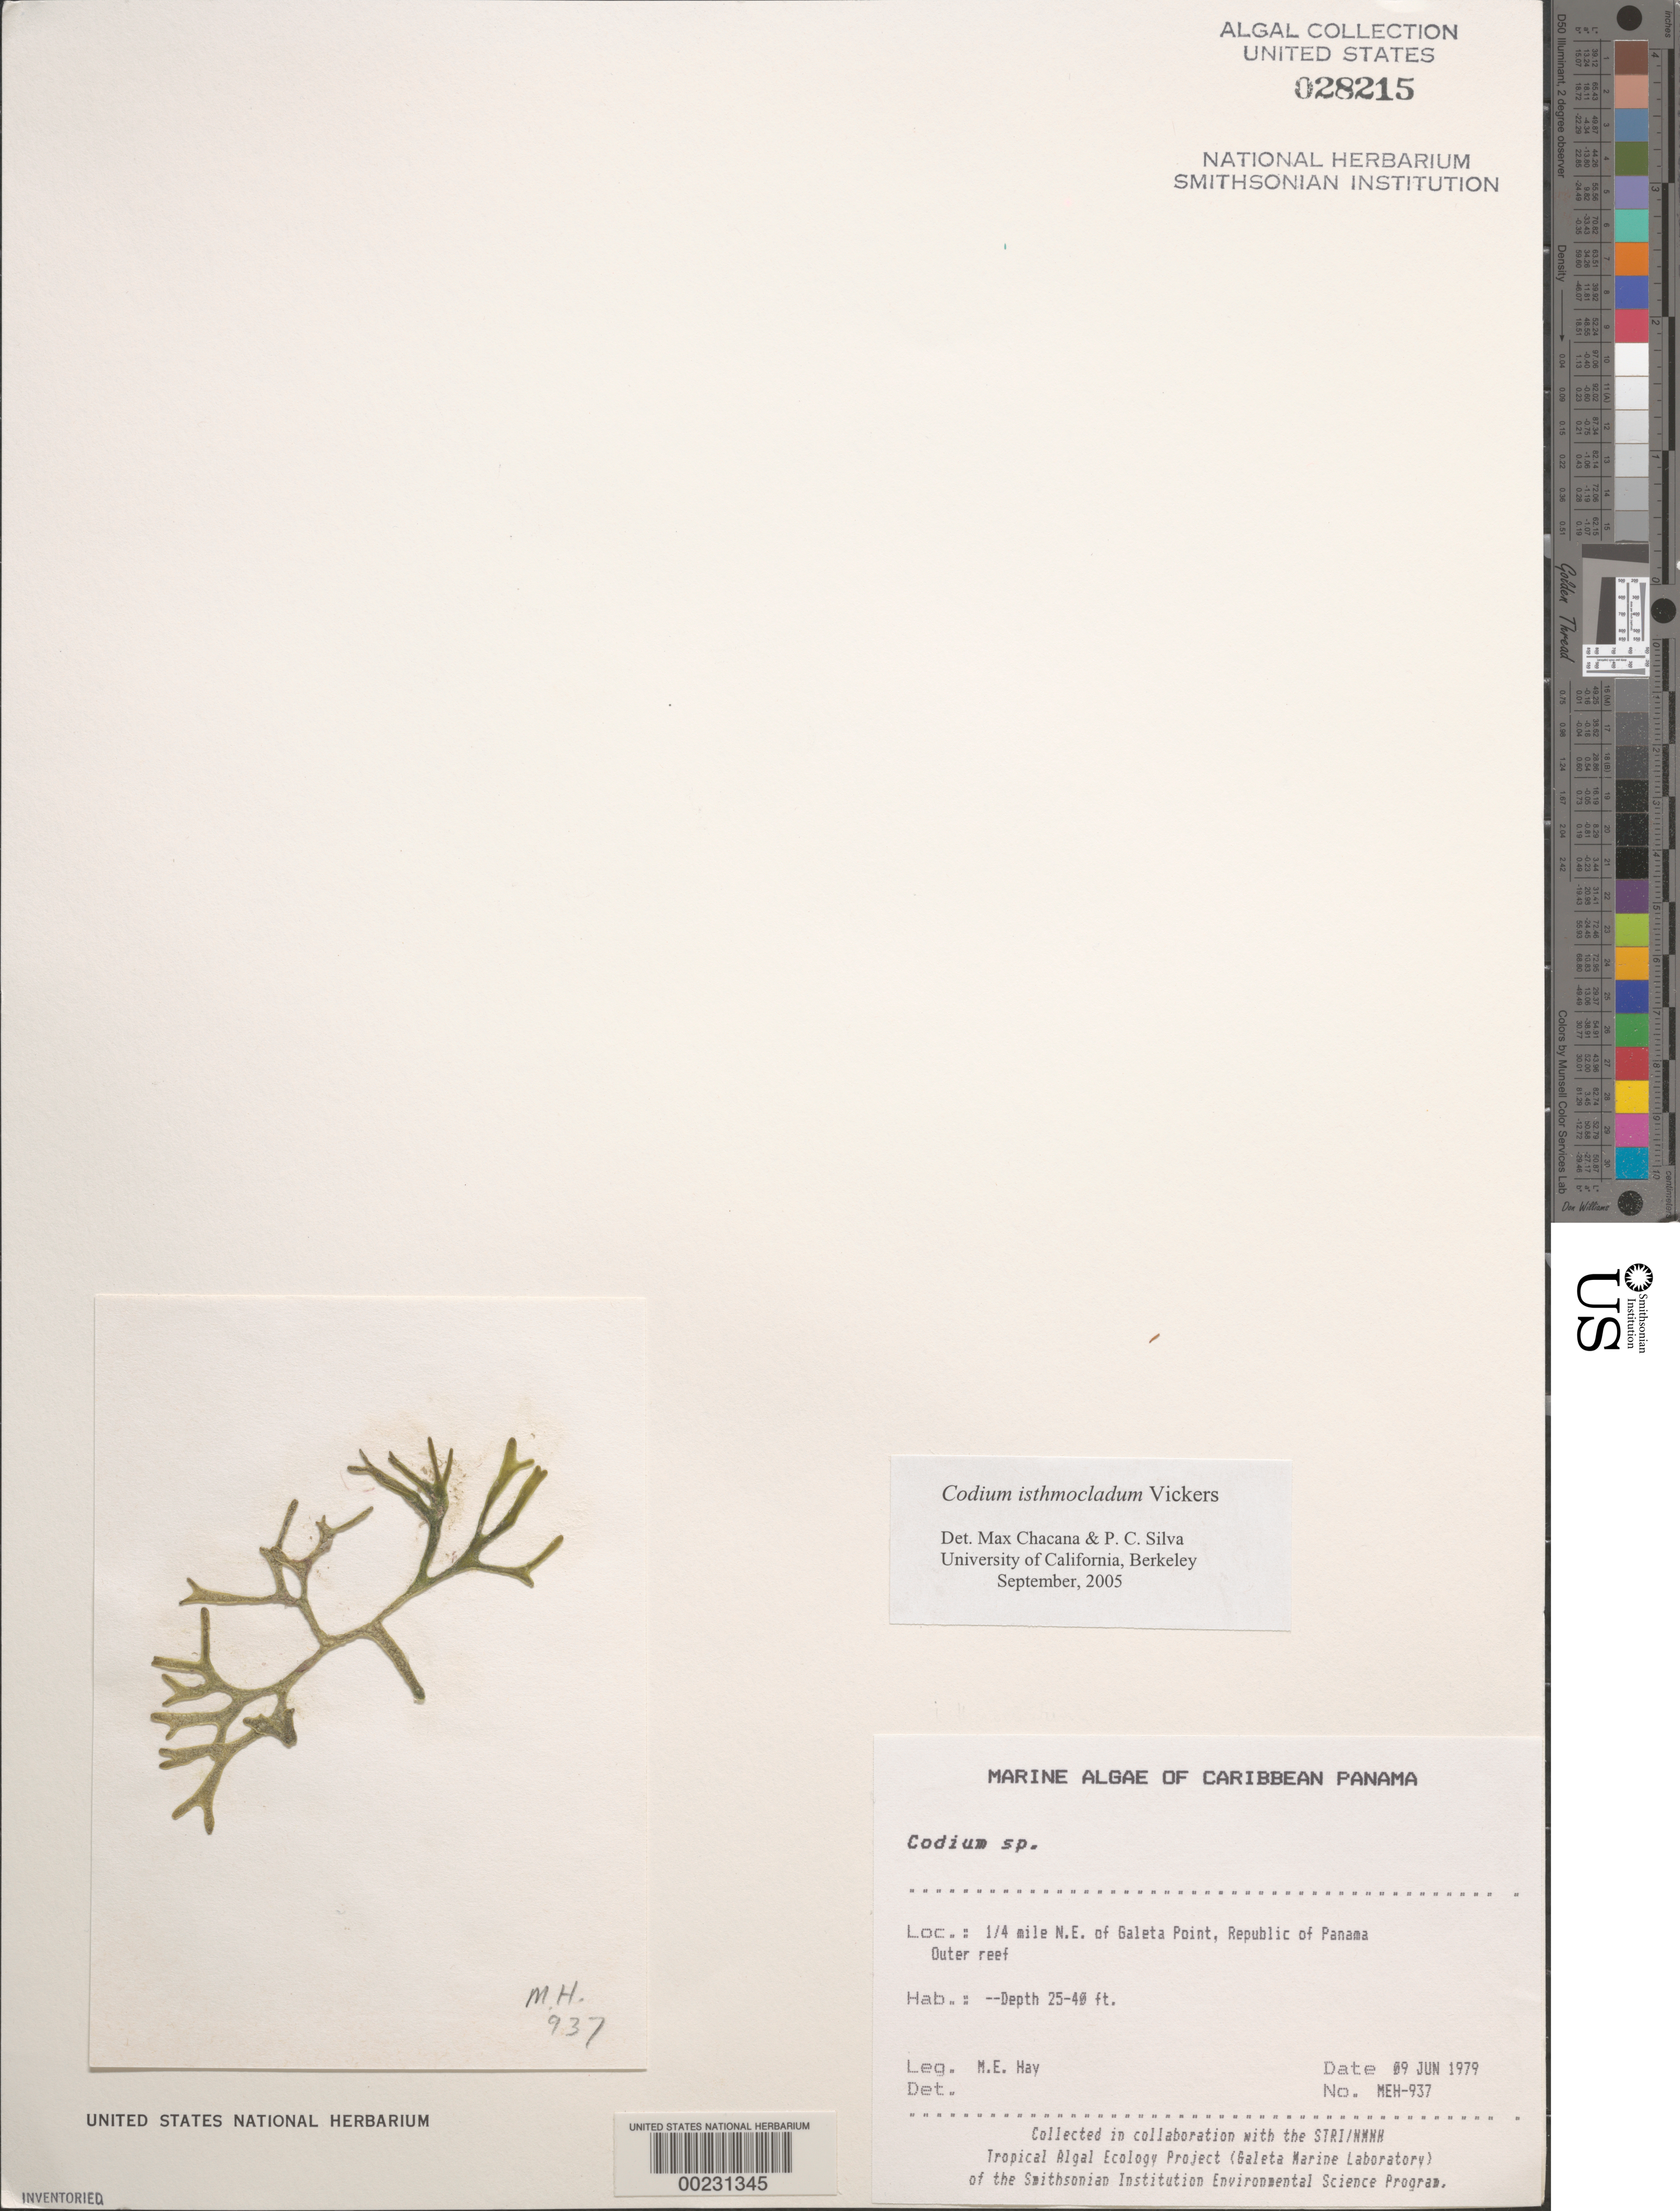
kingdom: Plantae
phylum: Chlorophyta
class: Ulvophyceae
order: Bryopsidales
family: Codiaceae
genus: Codium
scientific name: Codium isthmocladum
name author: Vickers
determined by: Chacana, M. E.; Silva, P. C.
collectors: M. E. Hay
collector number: MEH-937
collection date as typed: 09 Jun 1979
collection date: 1979-06-09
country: Panama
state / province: Colón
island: Galeta Island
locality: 1/4th mile NE of Galeta Point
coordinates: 9 24'18"N, 79 51'48.5"W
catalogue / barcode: US 28215